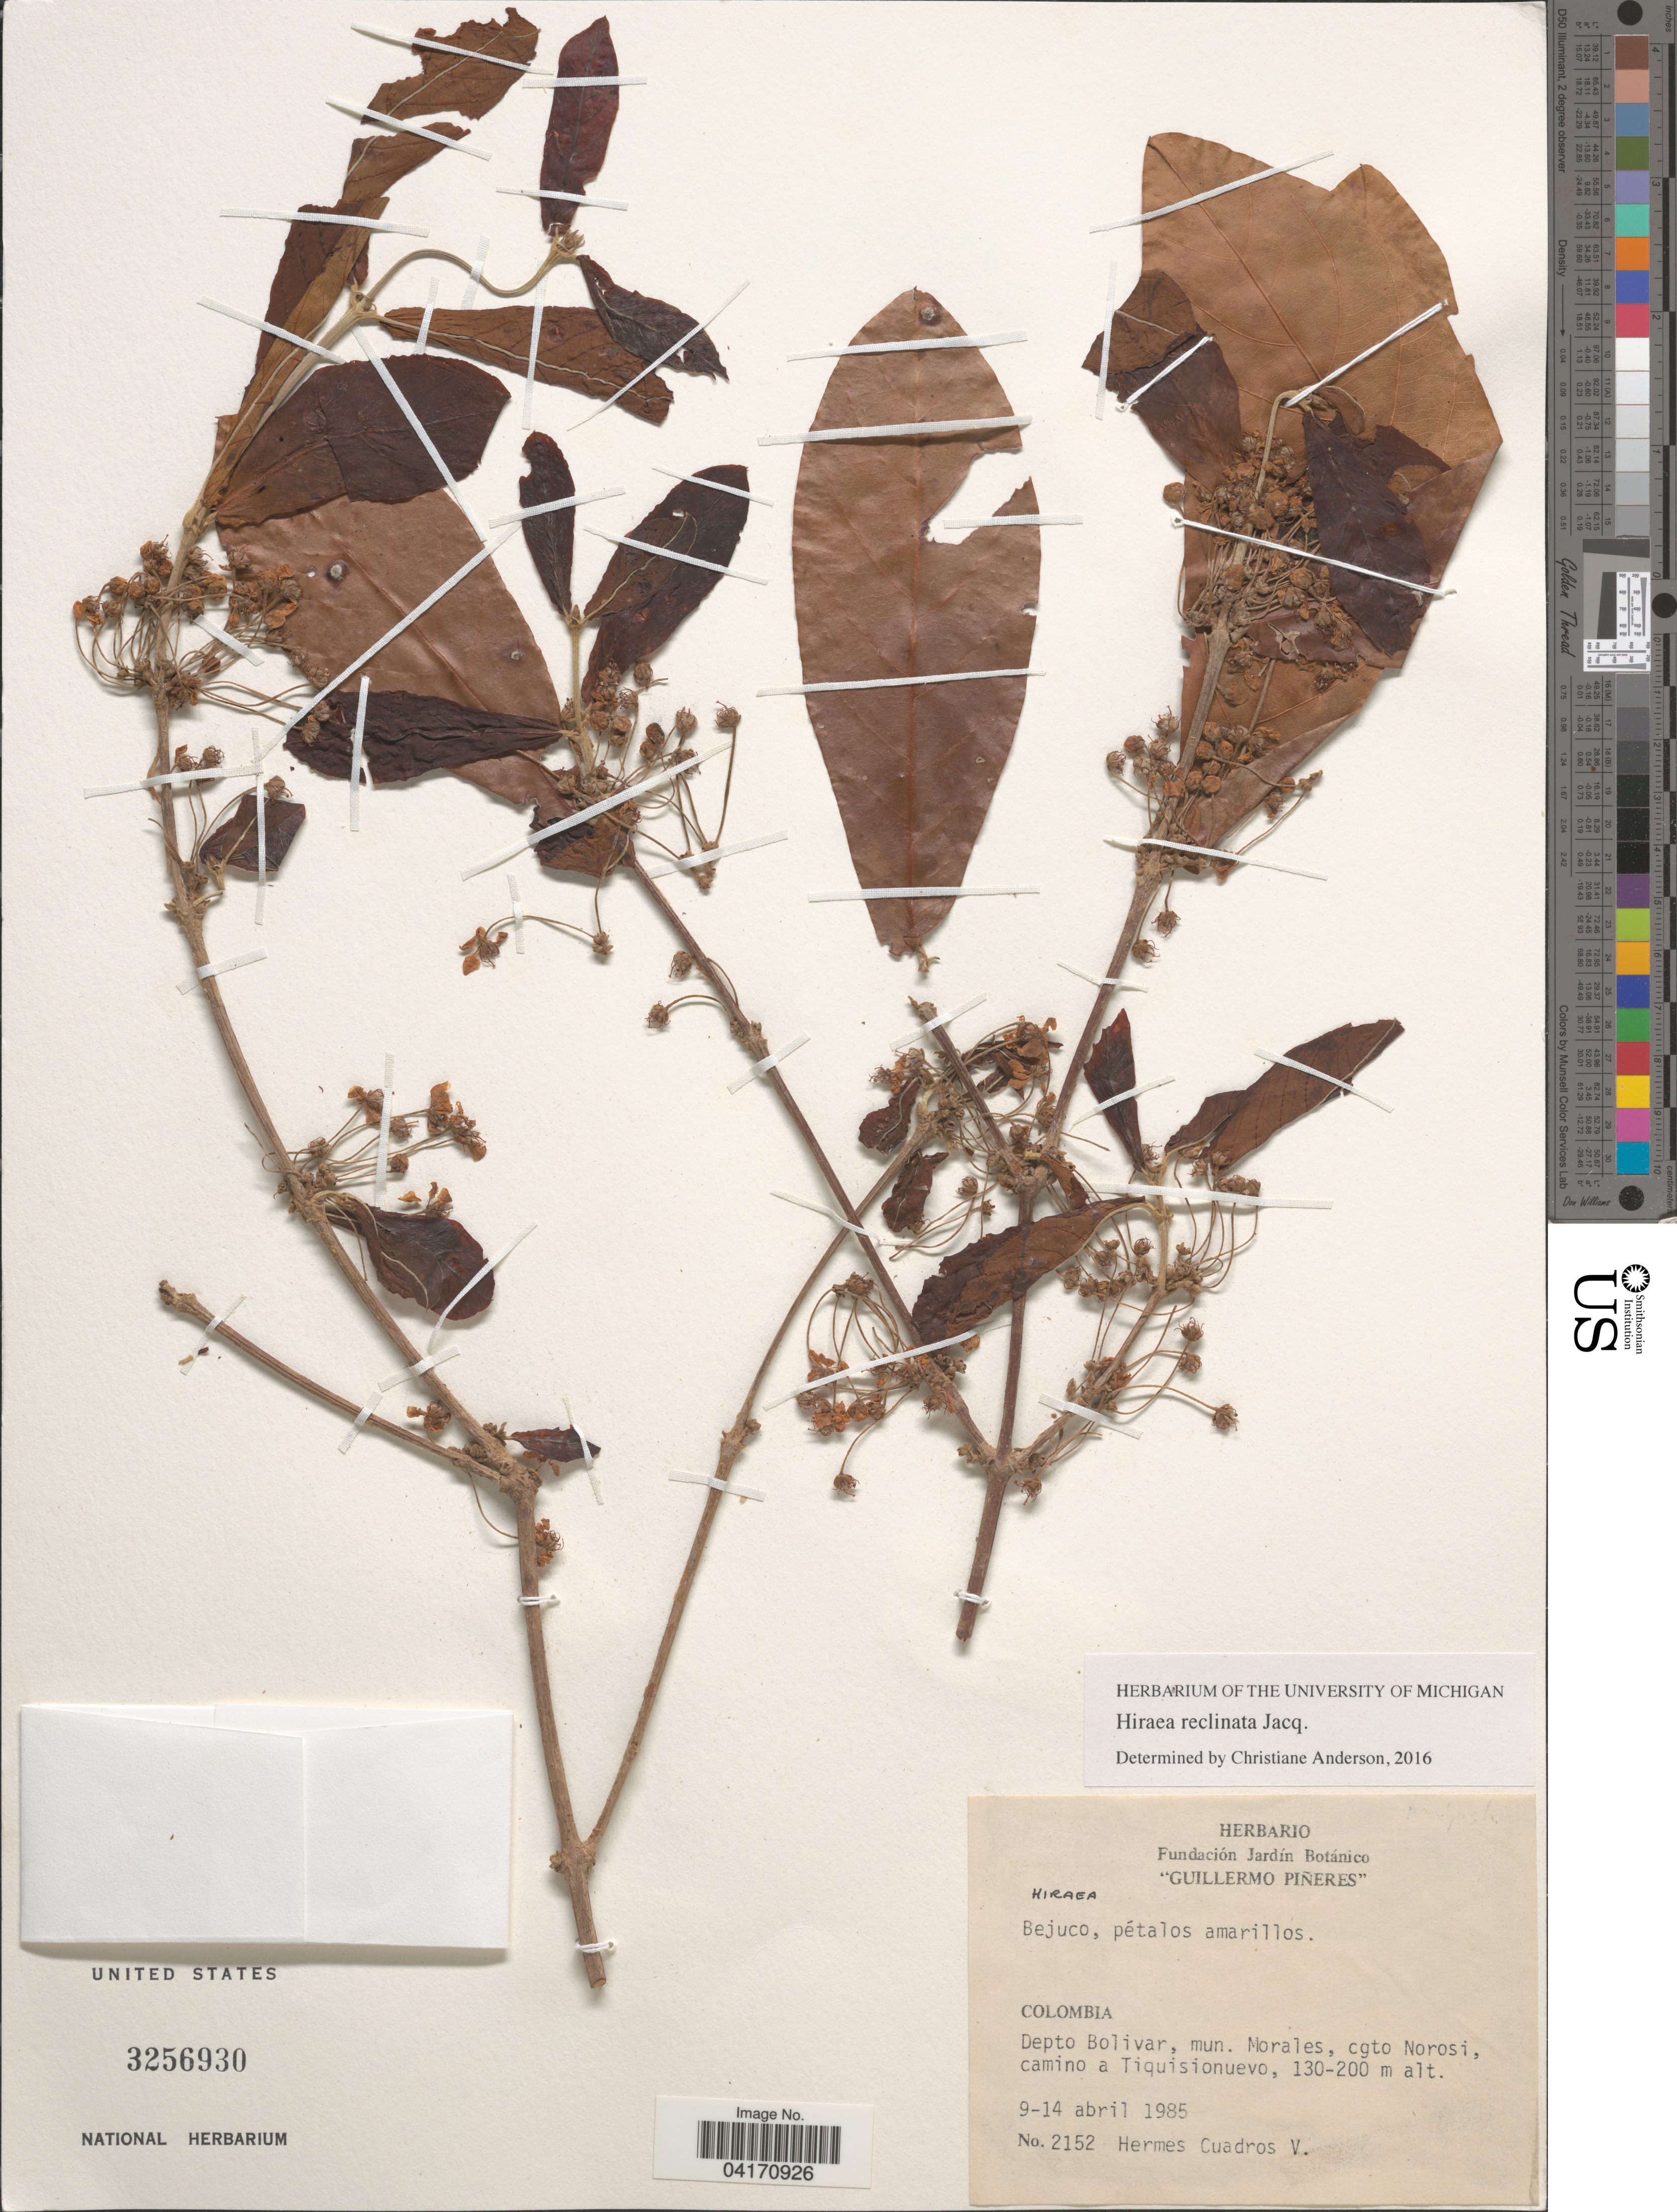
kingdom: Plantae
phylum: Tracheophyta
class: Magnoliopsida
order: Malpighiales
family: Malpighiaceae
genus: Hiraea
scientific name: Hiraea reclinata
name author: Jacq.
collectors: H. Cuadros V.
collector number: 2152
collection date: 1985-04-09/1985-04-14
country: Colombia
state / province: Bolívar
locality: Depto Bolivar, mun. Morales, cgto Norosi, camino a Tiquisionuevo.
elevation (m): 130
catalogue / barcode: US 3256930